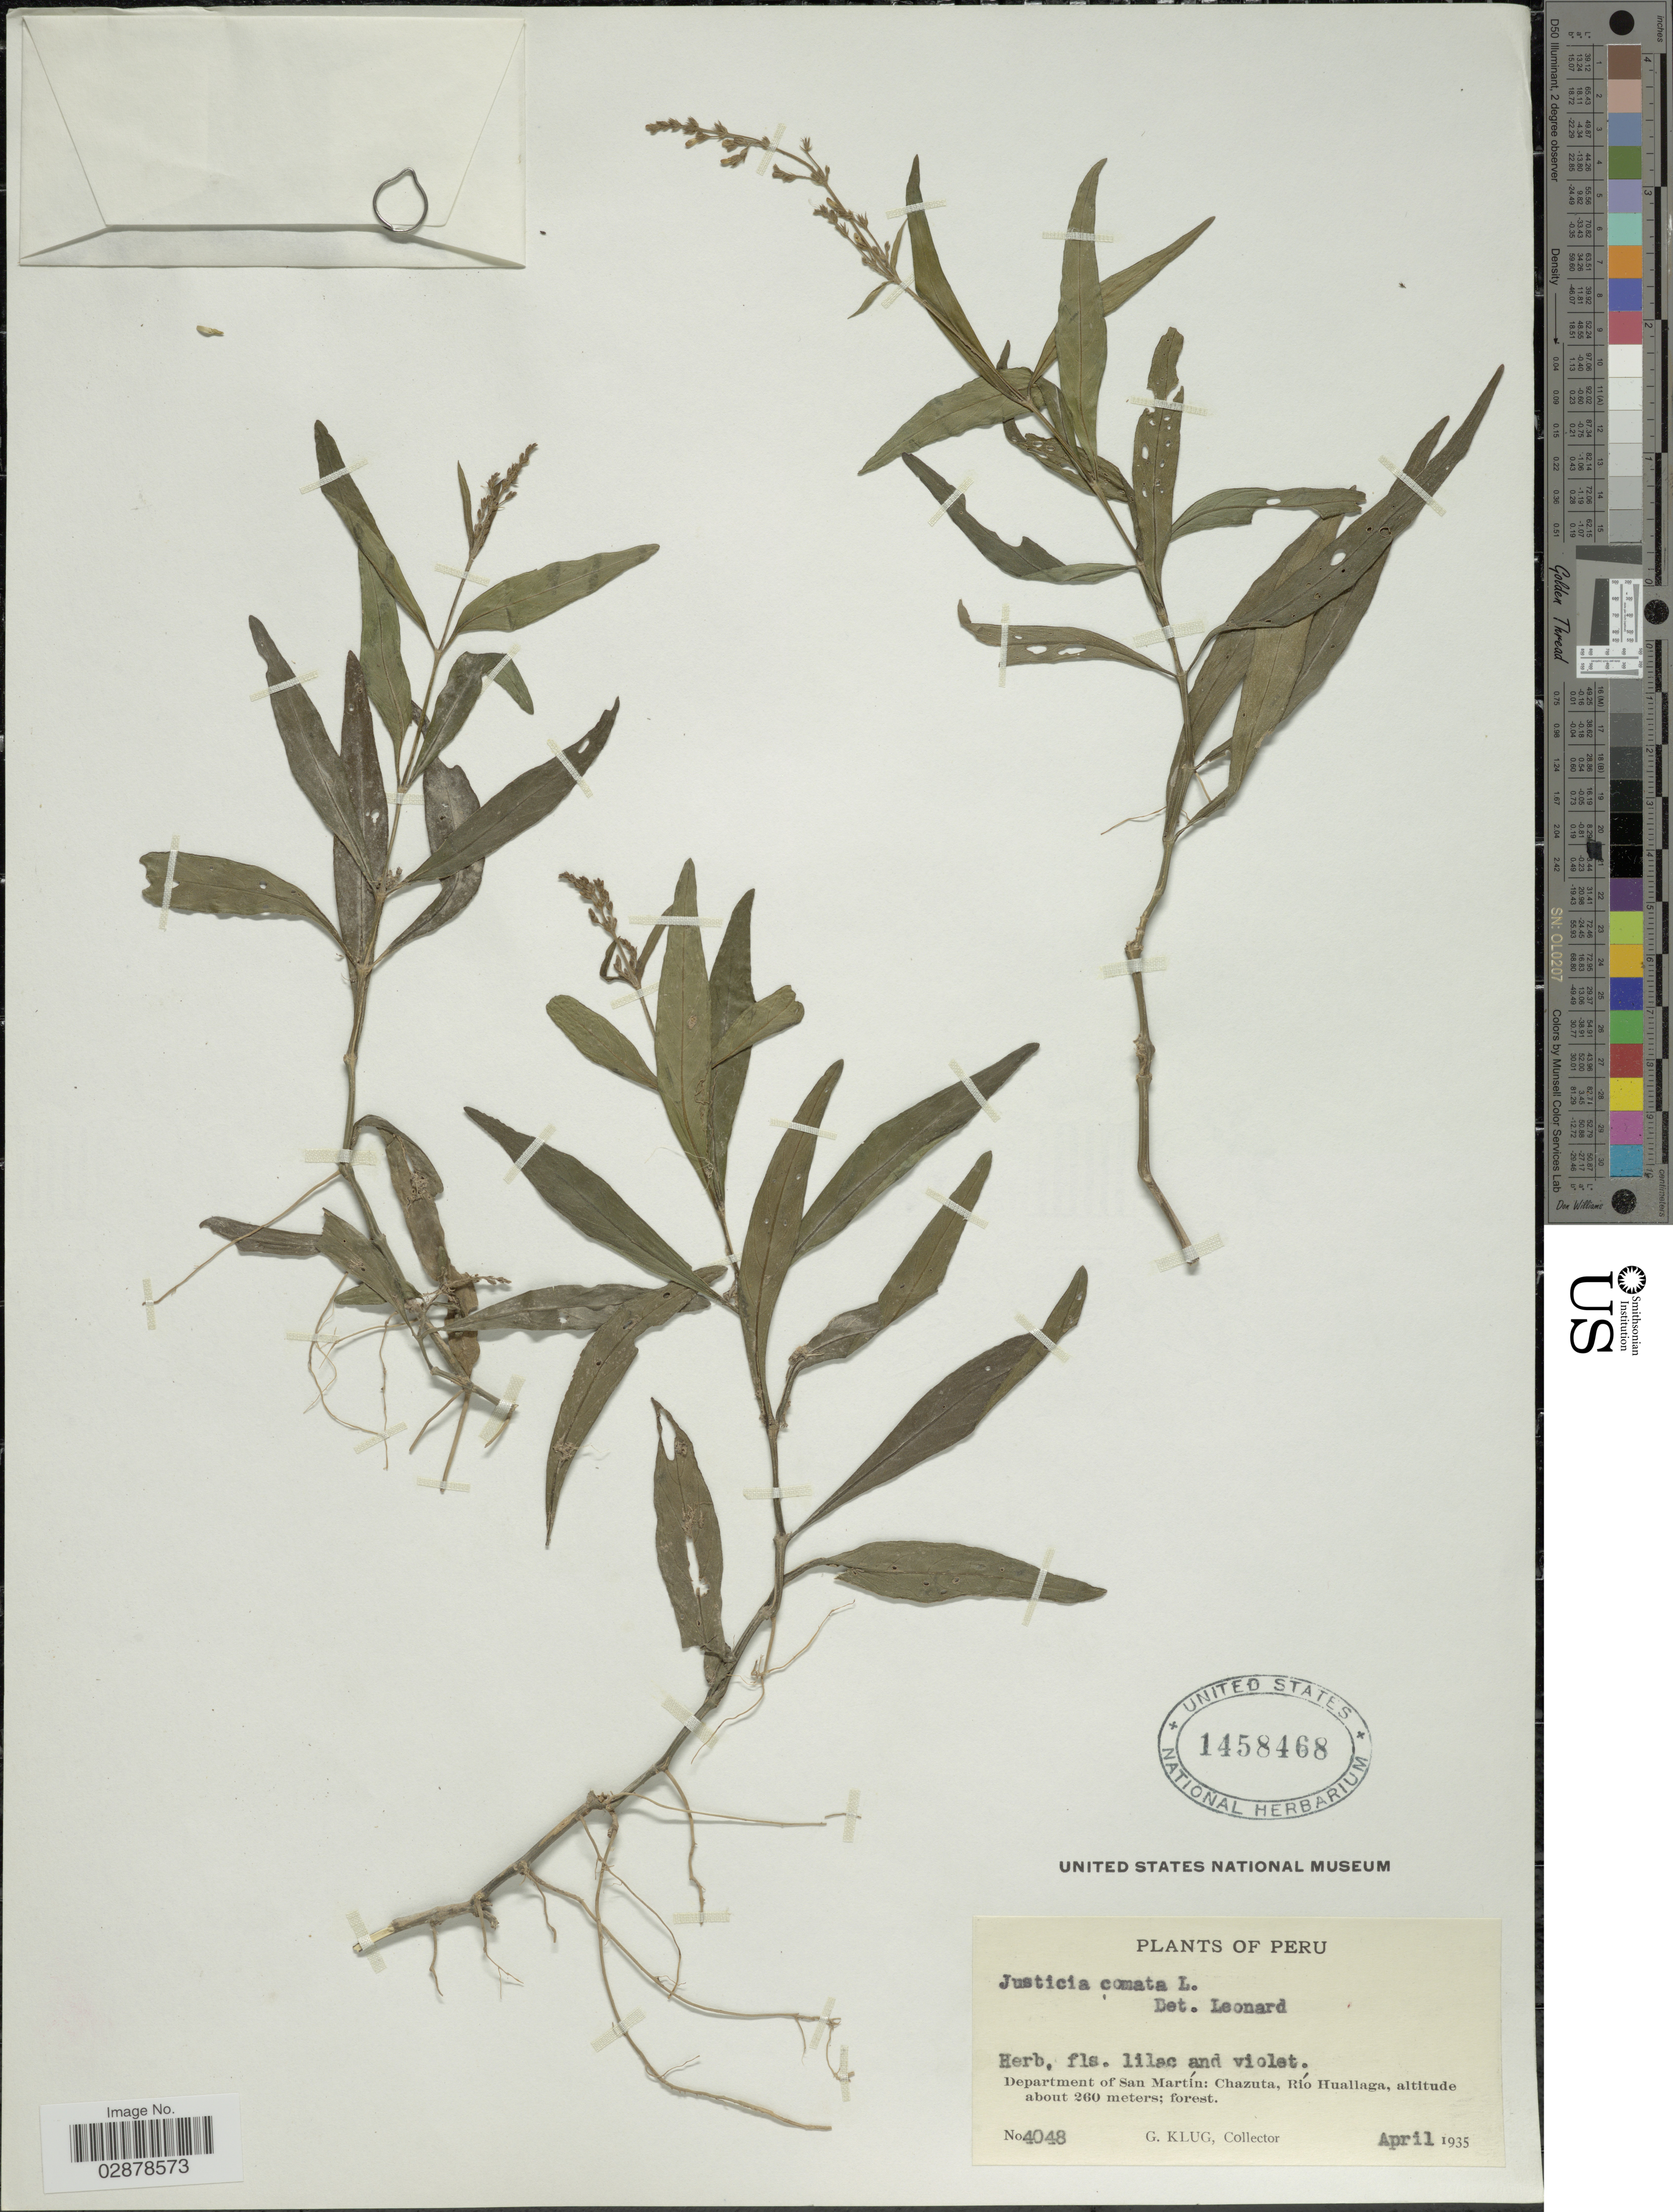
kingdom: Plantae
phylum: Tracheophyta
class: Magnoliopsida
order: Lamiales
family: Acanthaceae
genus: Justicia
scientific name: Justicia comata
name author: (L.) Lam.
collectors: G. Klug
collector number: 4048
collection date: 1935-04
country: Peru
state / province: San Martín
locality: Department of San Martín: Chazuta, Río Huallaga.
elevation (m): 260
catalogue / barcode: US 1458468